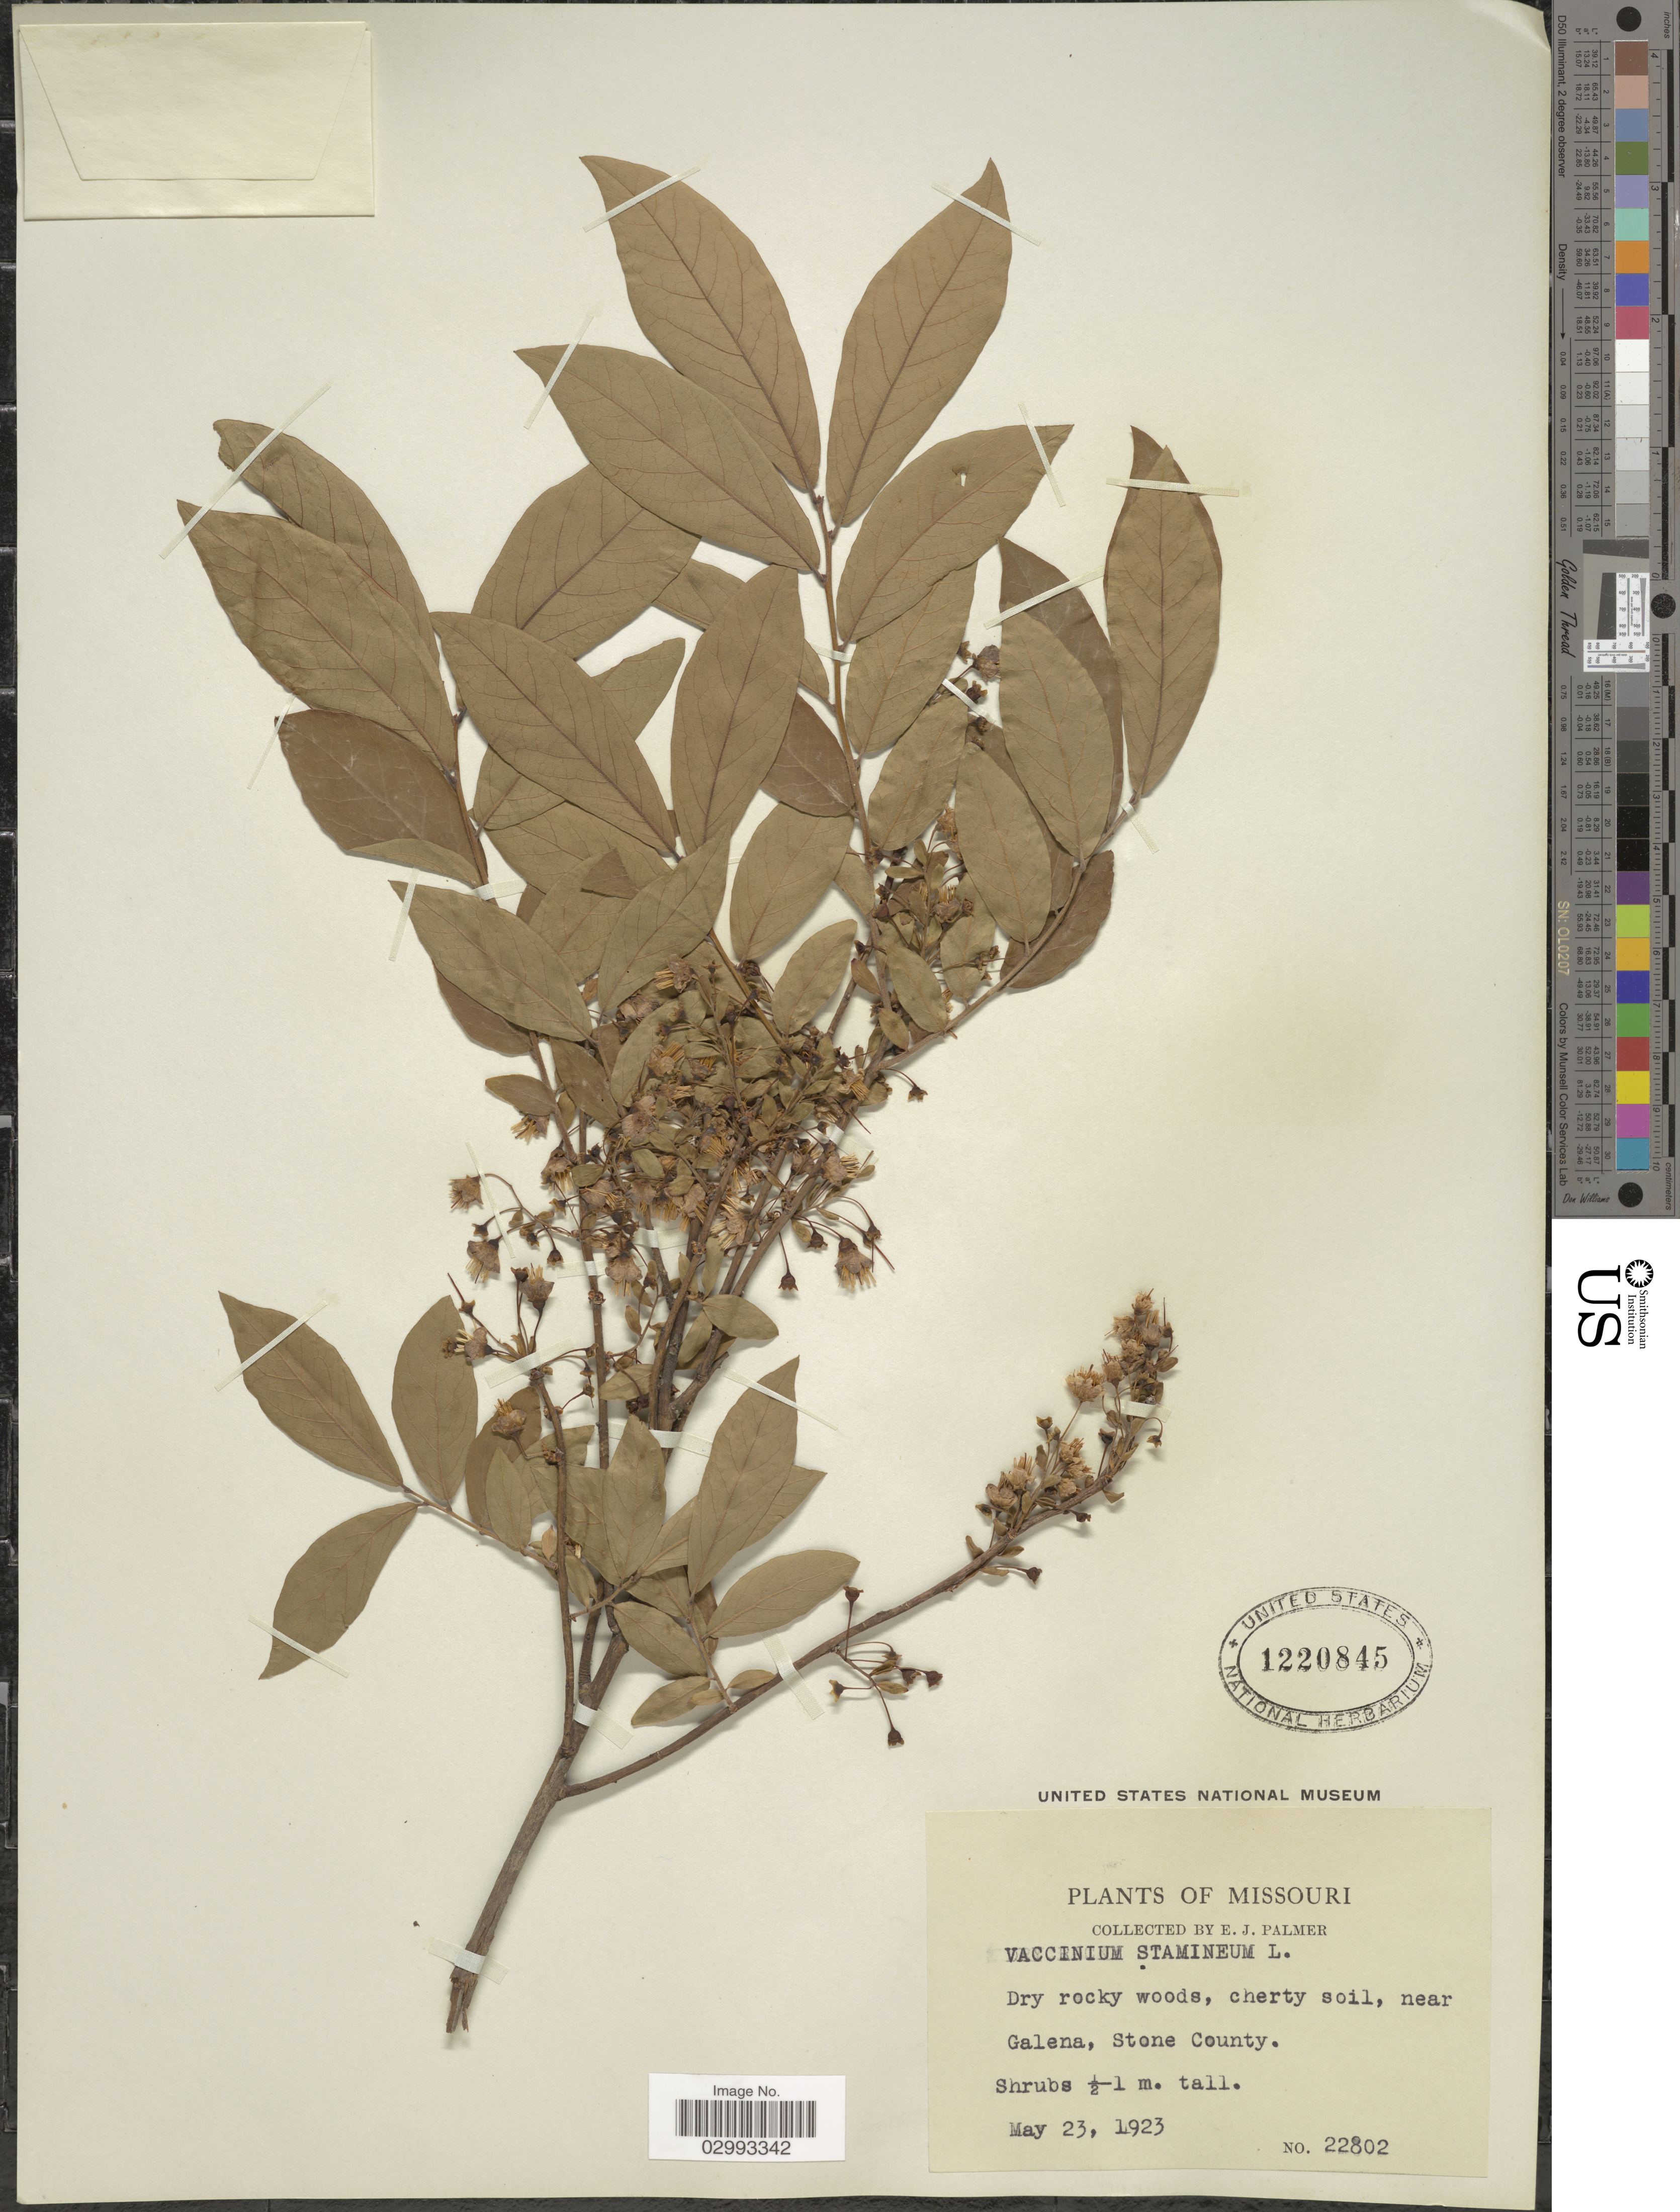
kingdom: Plantae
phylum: Tracheophyta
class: Magnoliopsida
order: Ericales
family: Ericaceae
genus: Polycodium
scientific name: Polycodium stamineum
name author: (L.) Greene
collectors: E. J. Palmer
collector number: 22802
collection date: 1923-05-23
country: United States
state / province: Missouri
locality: Near Galena, Stone County.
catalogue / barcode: US 1220845